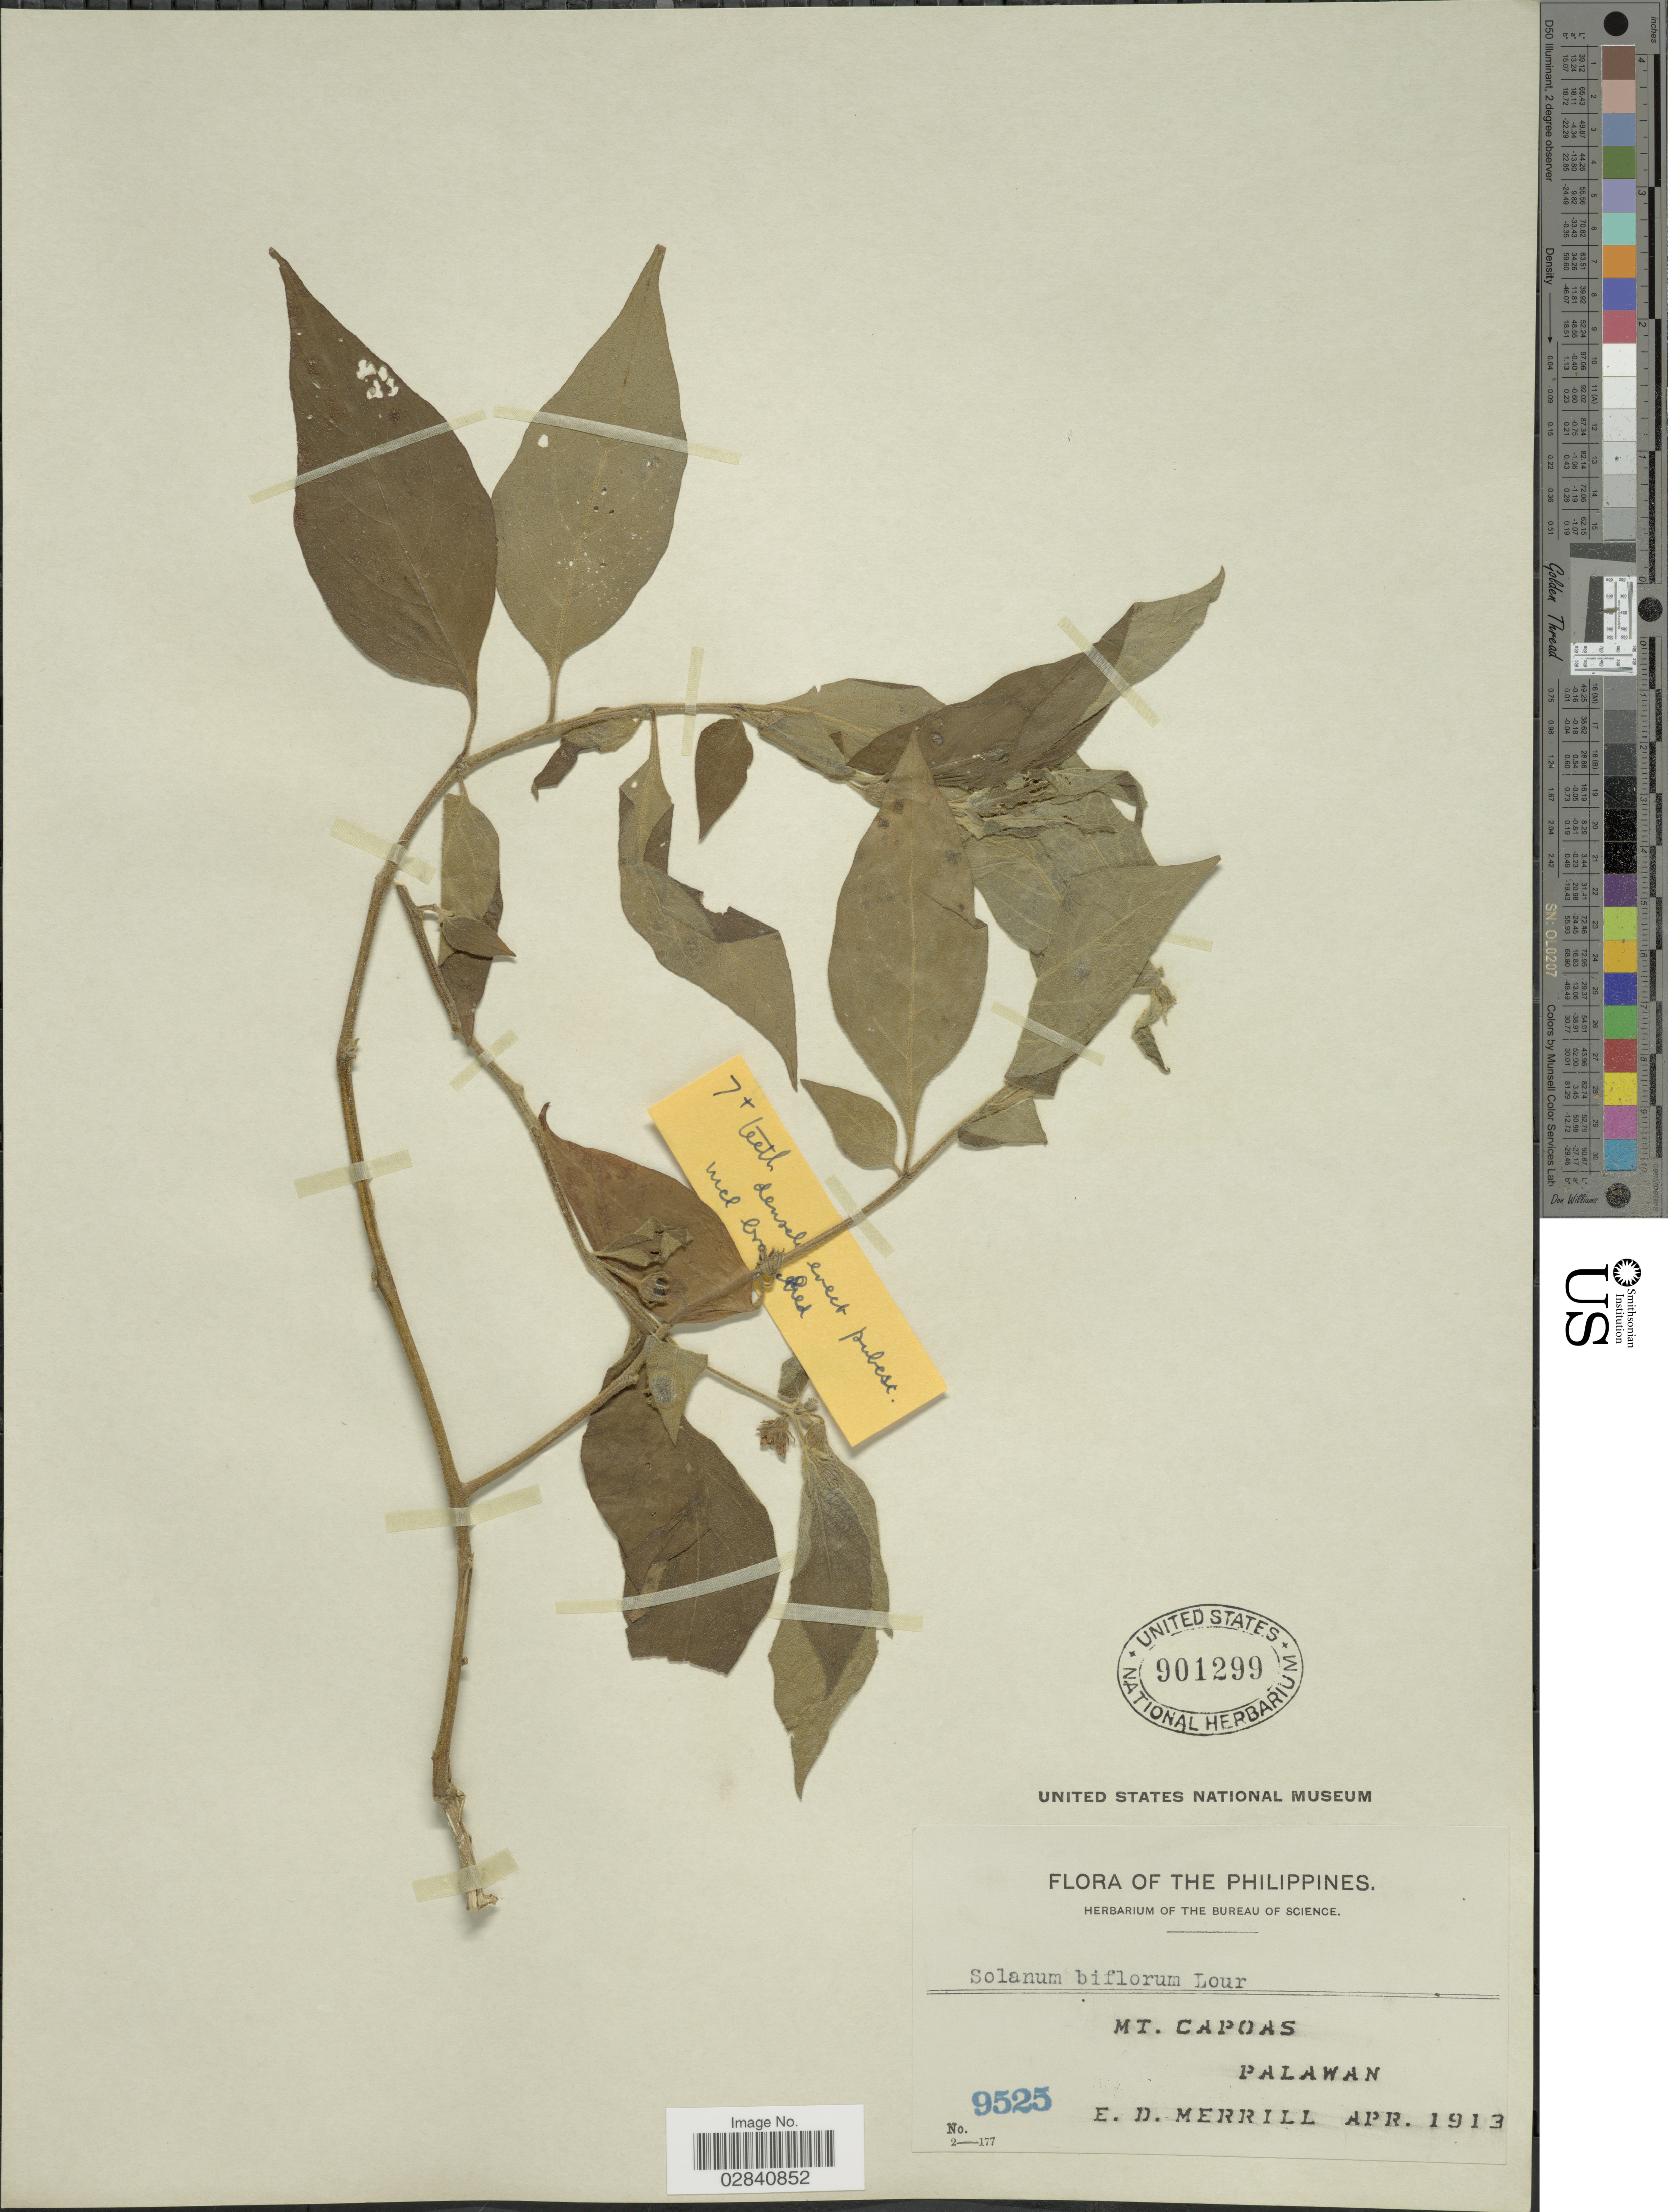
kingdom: Plantae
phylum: Tracheophyta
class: Magnoliopsida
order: Solanales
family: Solanaceae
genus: Lycianthes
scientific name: Lycianthes biflora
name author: (Lour.) Bitter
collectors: E. D. Merrill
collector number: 9525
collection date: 1913-04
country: Philippines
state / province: Mimaropa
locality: Mt. Capoas, Palawan.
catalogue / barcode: US 901299